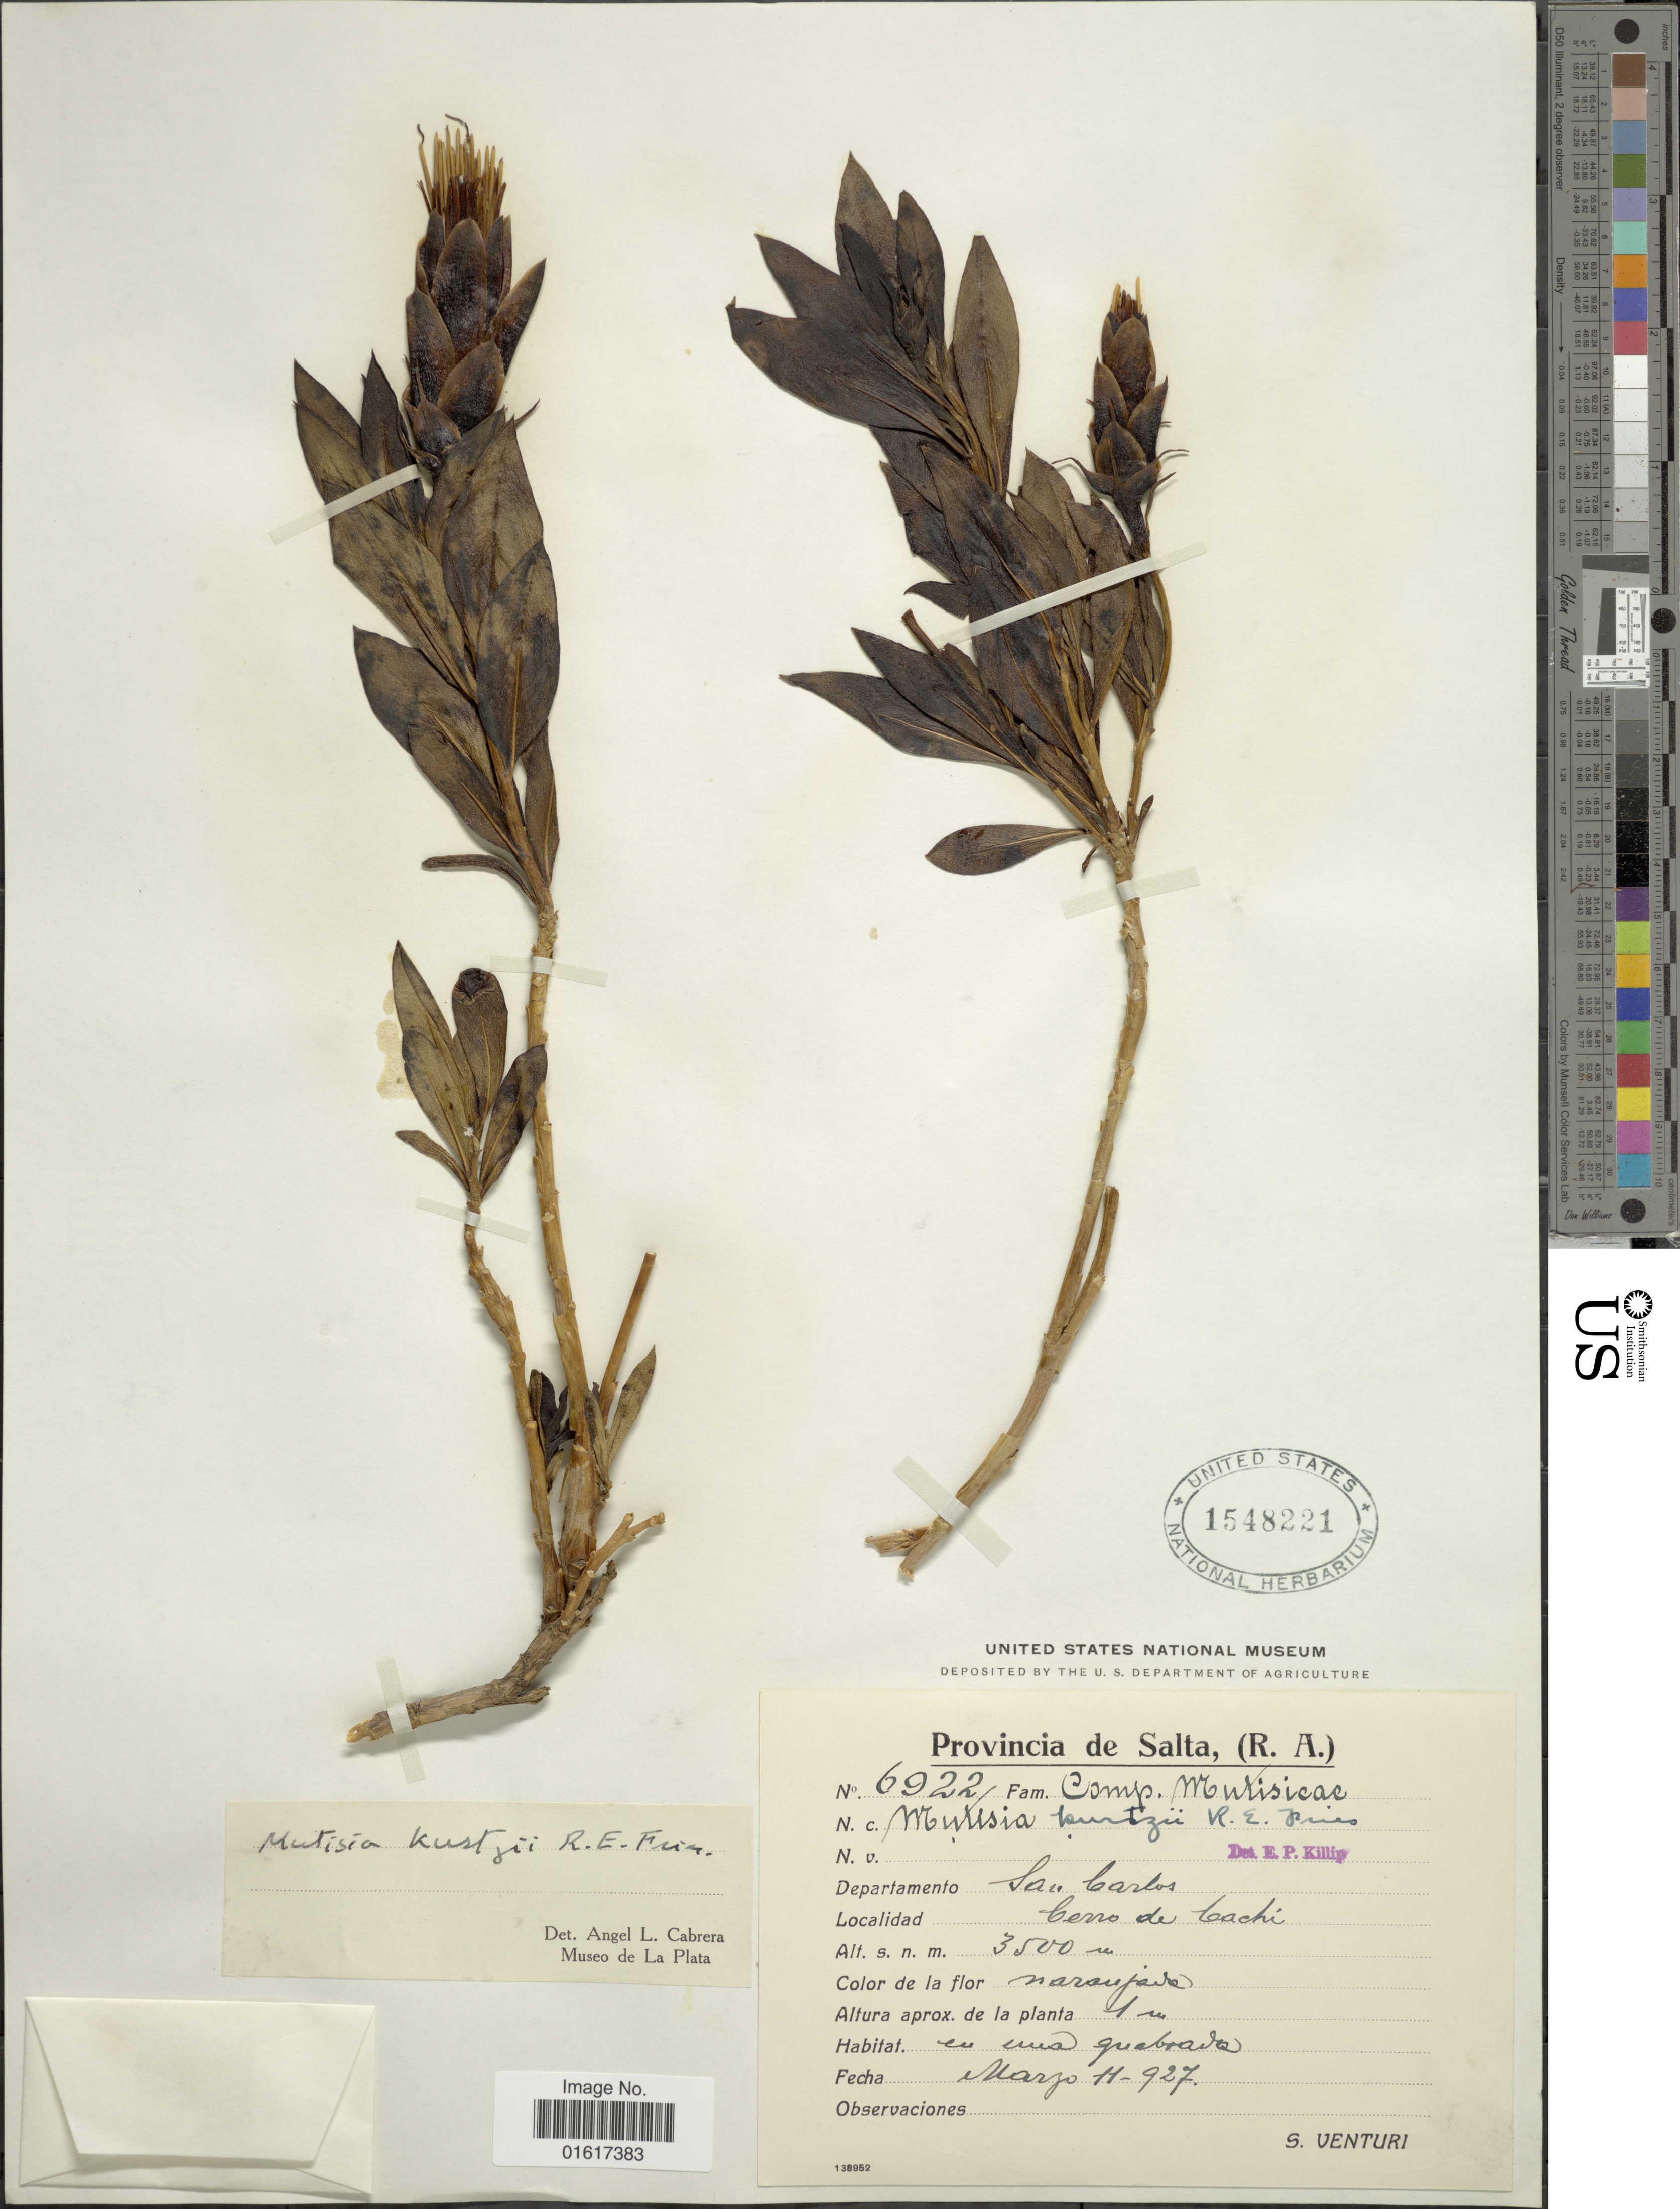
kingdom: Plantae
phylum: Tracheophyta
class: Magnoliopsida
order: Asterales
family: Asteraceae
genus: Mutisia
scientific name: Mutisia kurtzii var. kurtzii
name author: R.E. Fr.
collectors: S. Venturi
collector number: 6922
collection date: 1927-03-11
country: Argentina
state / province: Salta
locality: Departamento San Carlos. Cerro de Cachi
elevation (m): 3500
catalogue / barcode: US 1548221